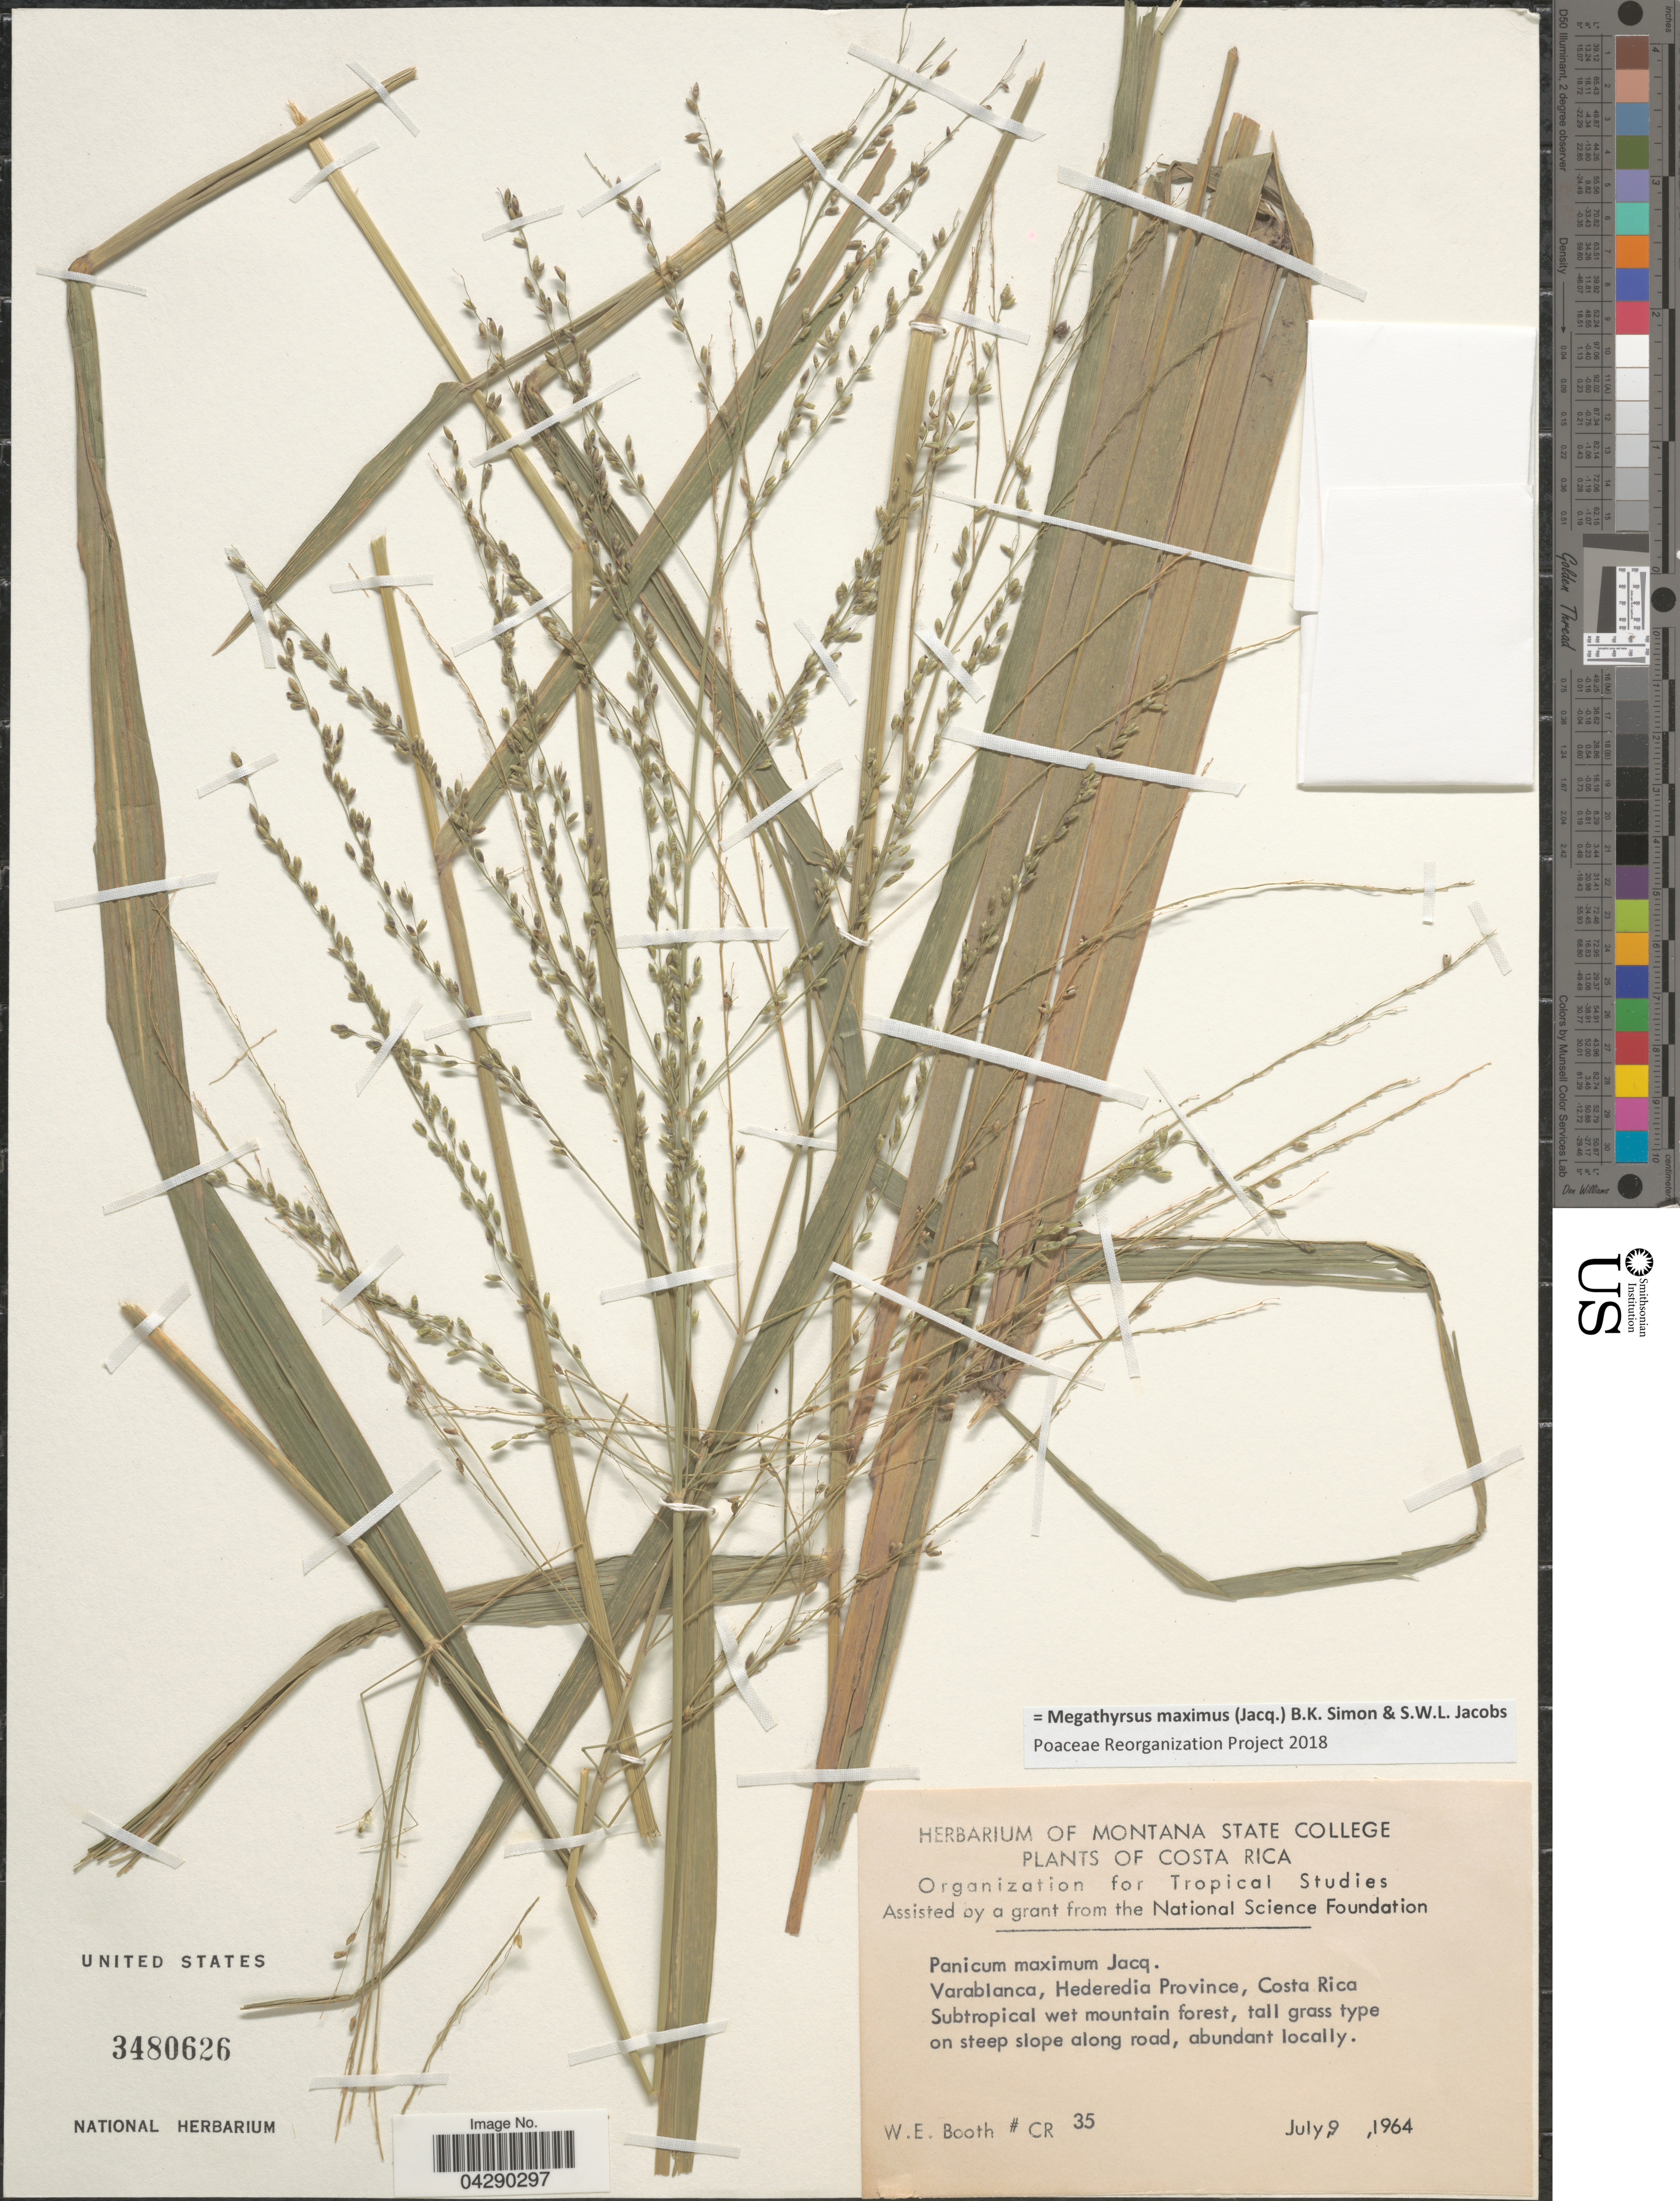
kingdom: Plantae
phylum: Tracheophyta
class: Liliopsida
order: Poales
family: Poaceae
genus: Megathyrsus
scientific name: Megathyrsus maximus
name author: (Jacq.) B.K. Simon & S.W.L. Jacobs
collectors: W. Booth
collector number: CR35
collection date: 1964-07-09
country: Costa Rica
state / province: Heredia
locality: Varablanca, Hederedia Province, Subtropical wet mountain forest.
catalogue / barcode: US 3480626